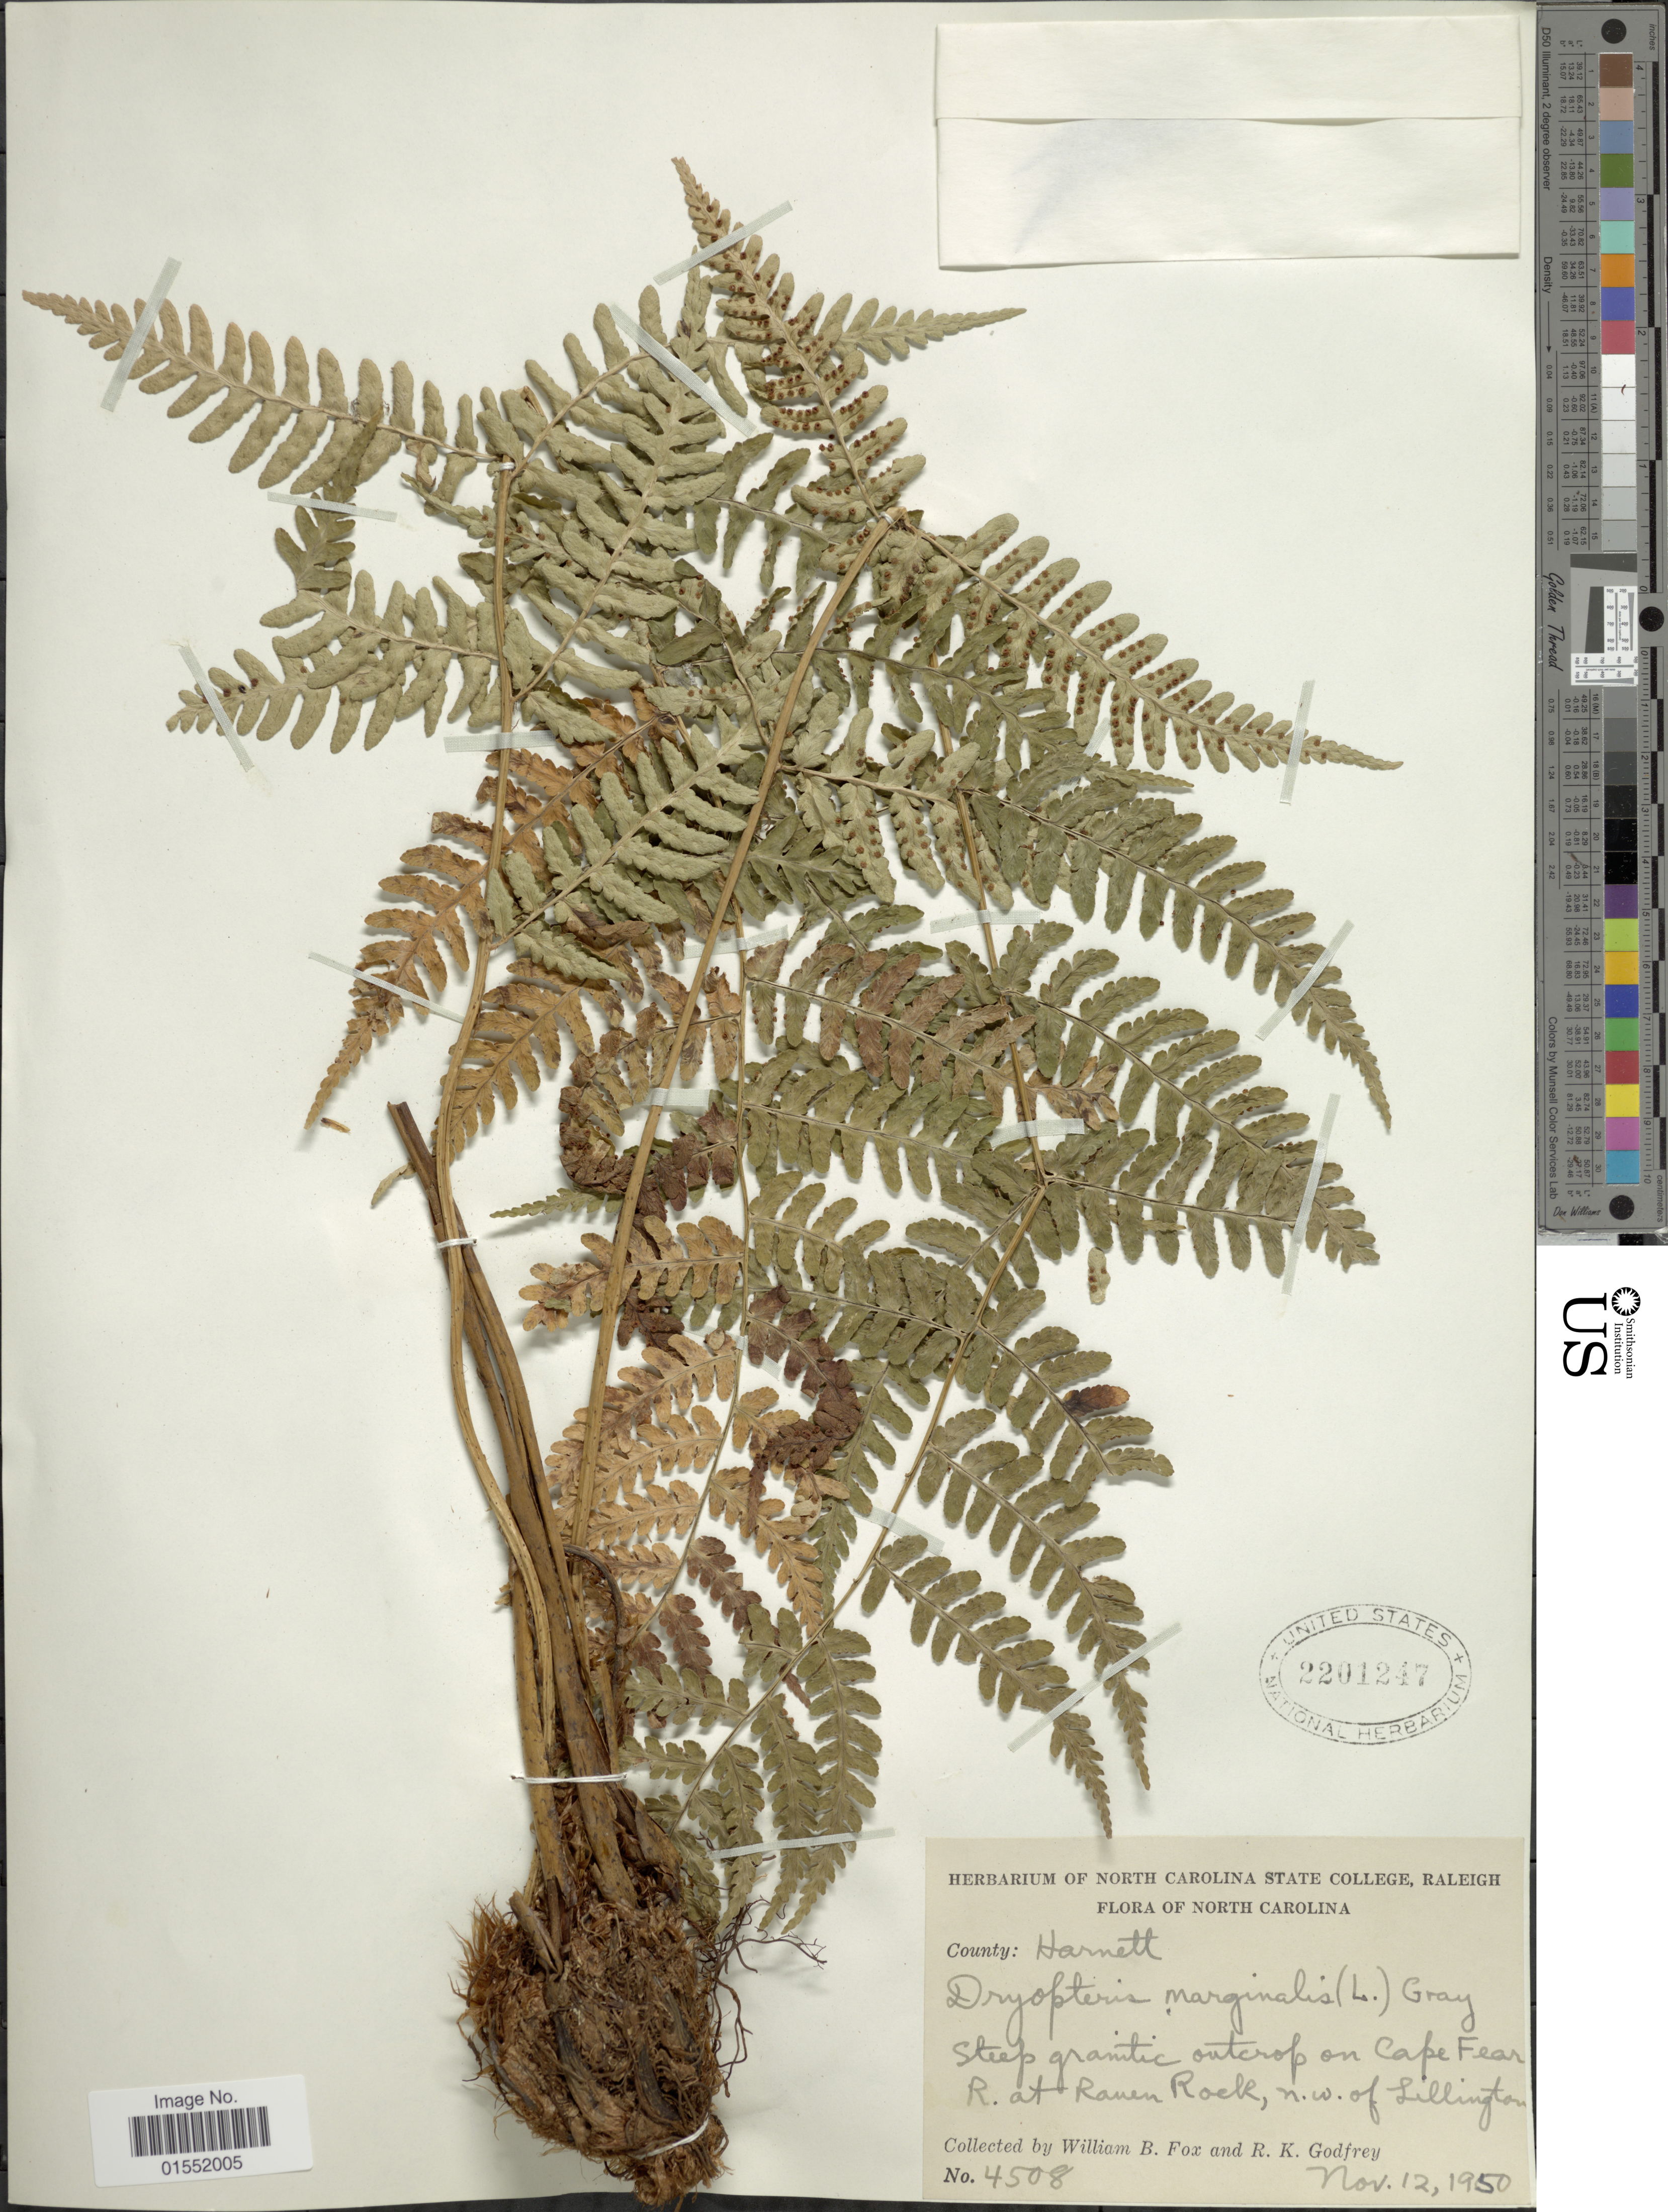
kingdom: Plantae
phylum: Tracheophyta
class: Polypodiopsida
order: Polypodiales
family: Dryopteridaceae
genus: Dryopteris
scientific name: Dryopteris marginalis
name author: (L.) A. Gray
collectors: W. B. Fox & R. K. Godfrey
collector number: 4508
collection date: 1950-11-12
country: United States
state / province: North Carolina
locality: Harnett, Steep granitic outcrop on Cape Fear R. at Raven Rocks, n.w. of Lillington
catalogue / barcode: US 2201247